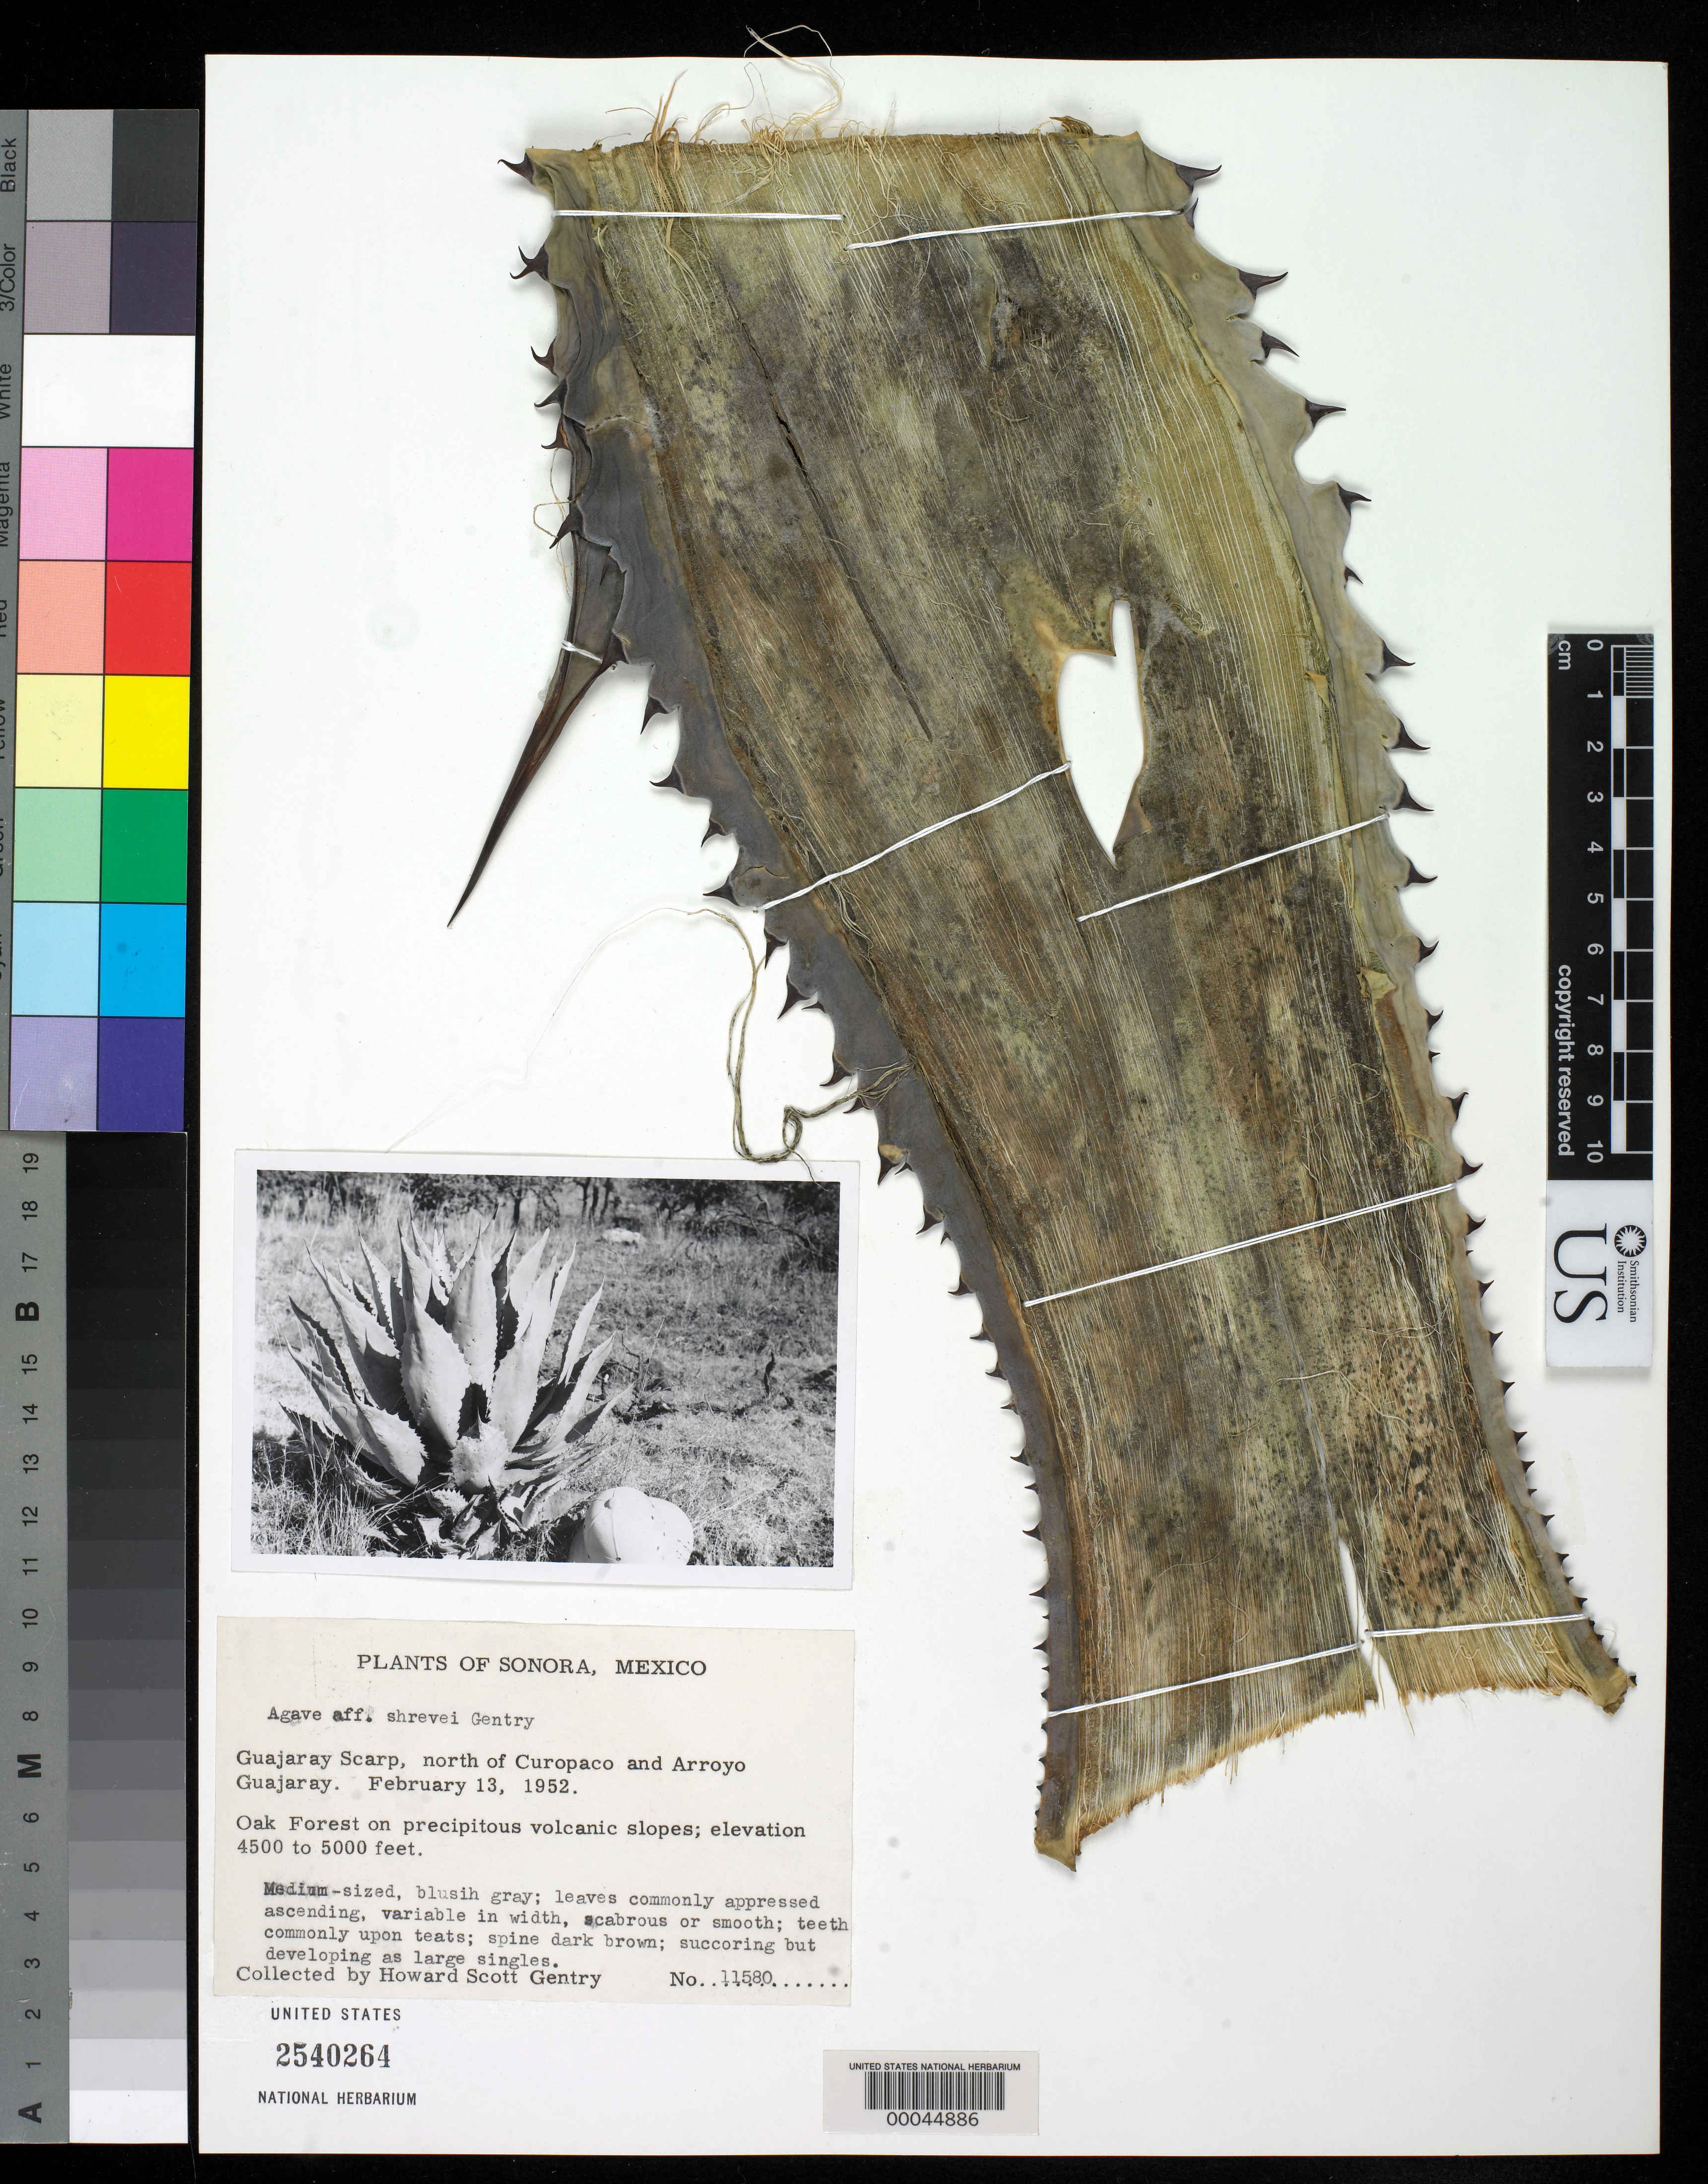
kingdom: Plantae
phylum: Tracheophyta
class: Liliopsida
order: Asparagales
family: Asparagaceae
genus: Agave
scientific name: Agave shrevei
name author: Gentry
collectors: H. S. Gentry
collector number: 11580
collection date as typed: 13 Feb 1952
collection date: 1952-02-13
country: Mexico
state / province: Sonora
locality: Guajaray scarp, n or curopaco & arroyo guajaray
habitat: Oak forest on precipitous volcanic slopes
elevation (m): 1372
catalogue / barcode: US 2540264